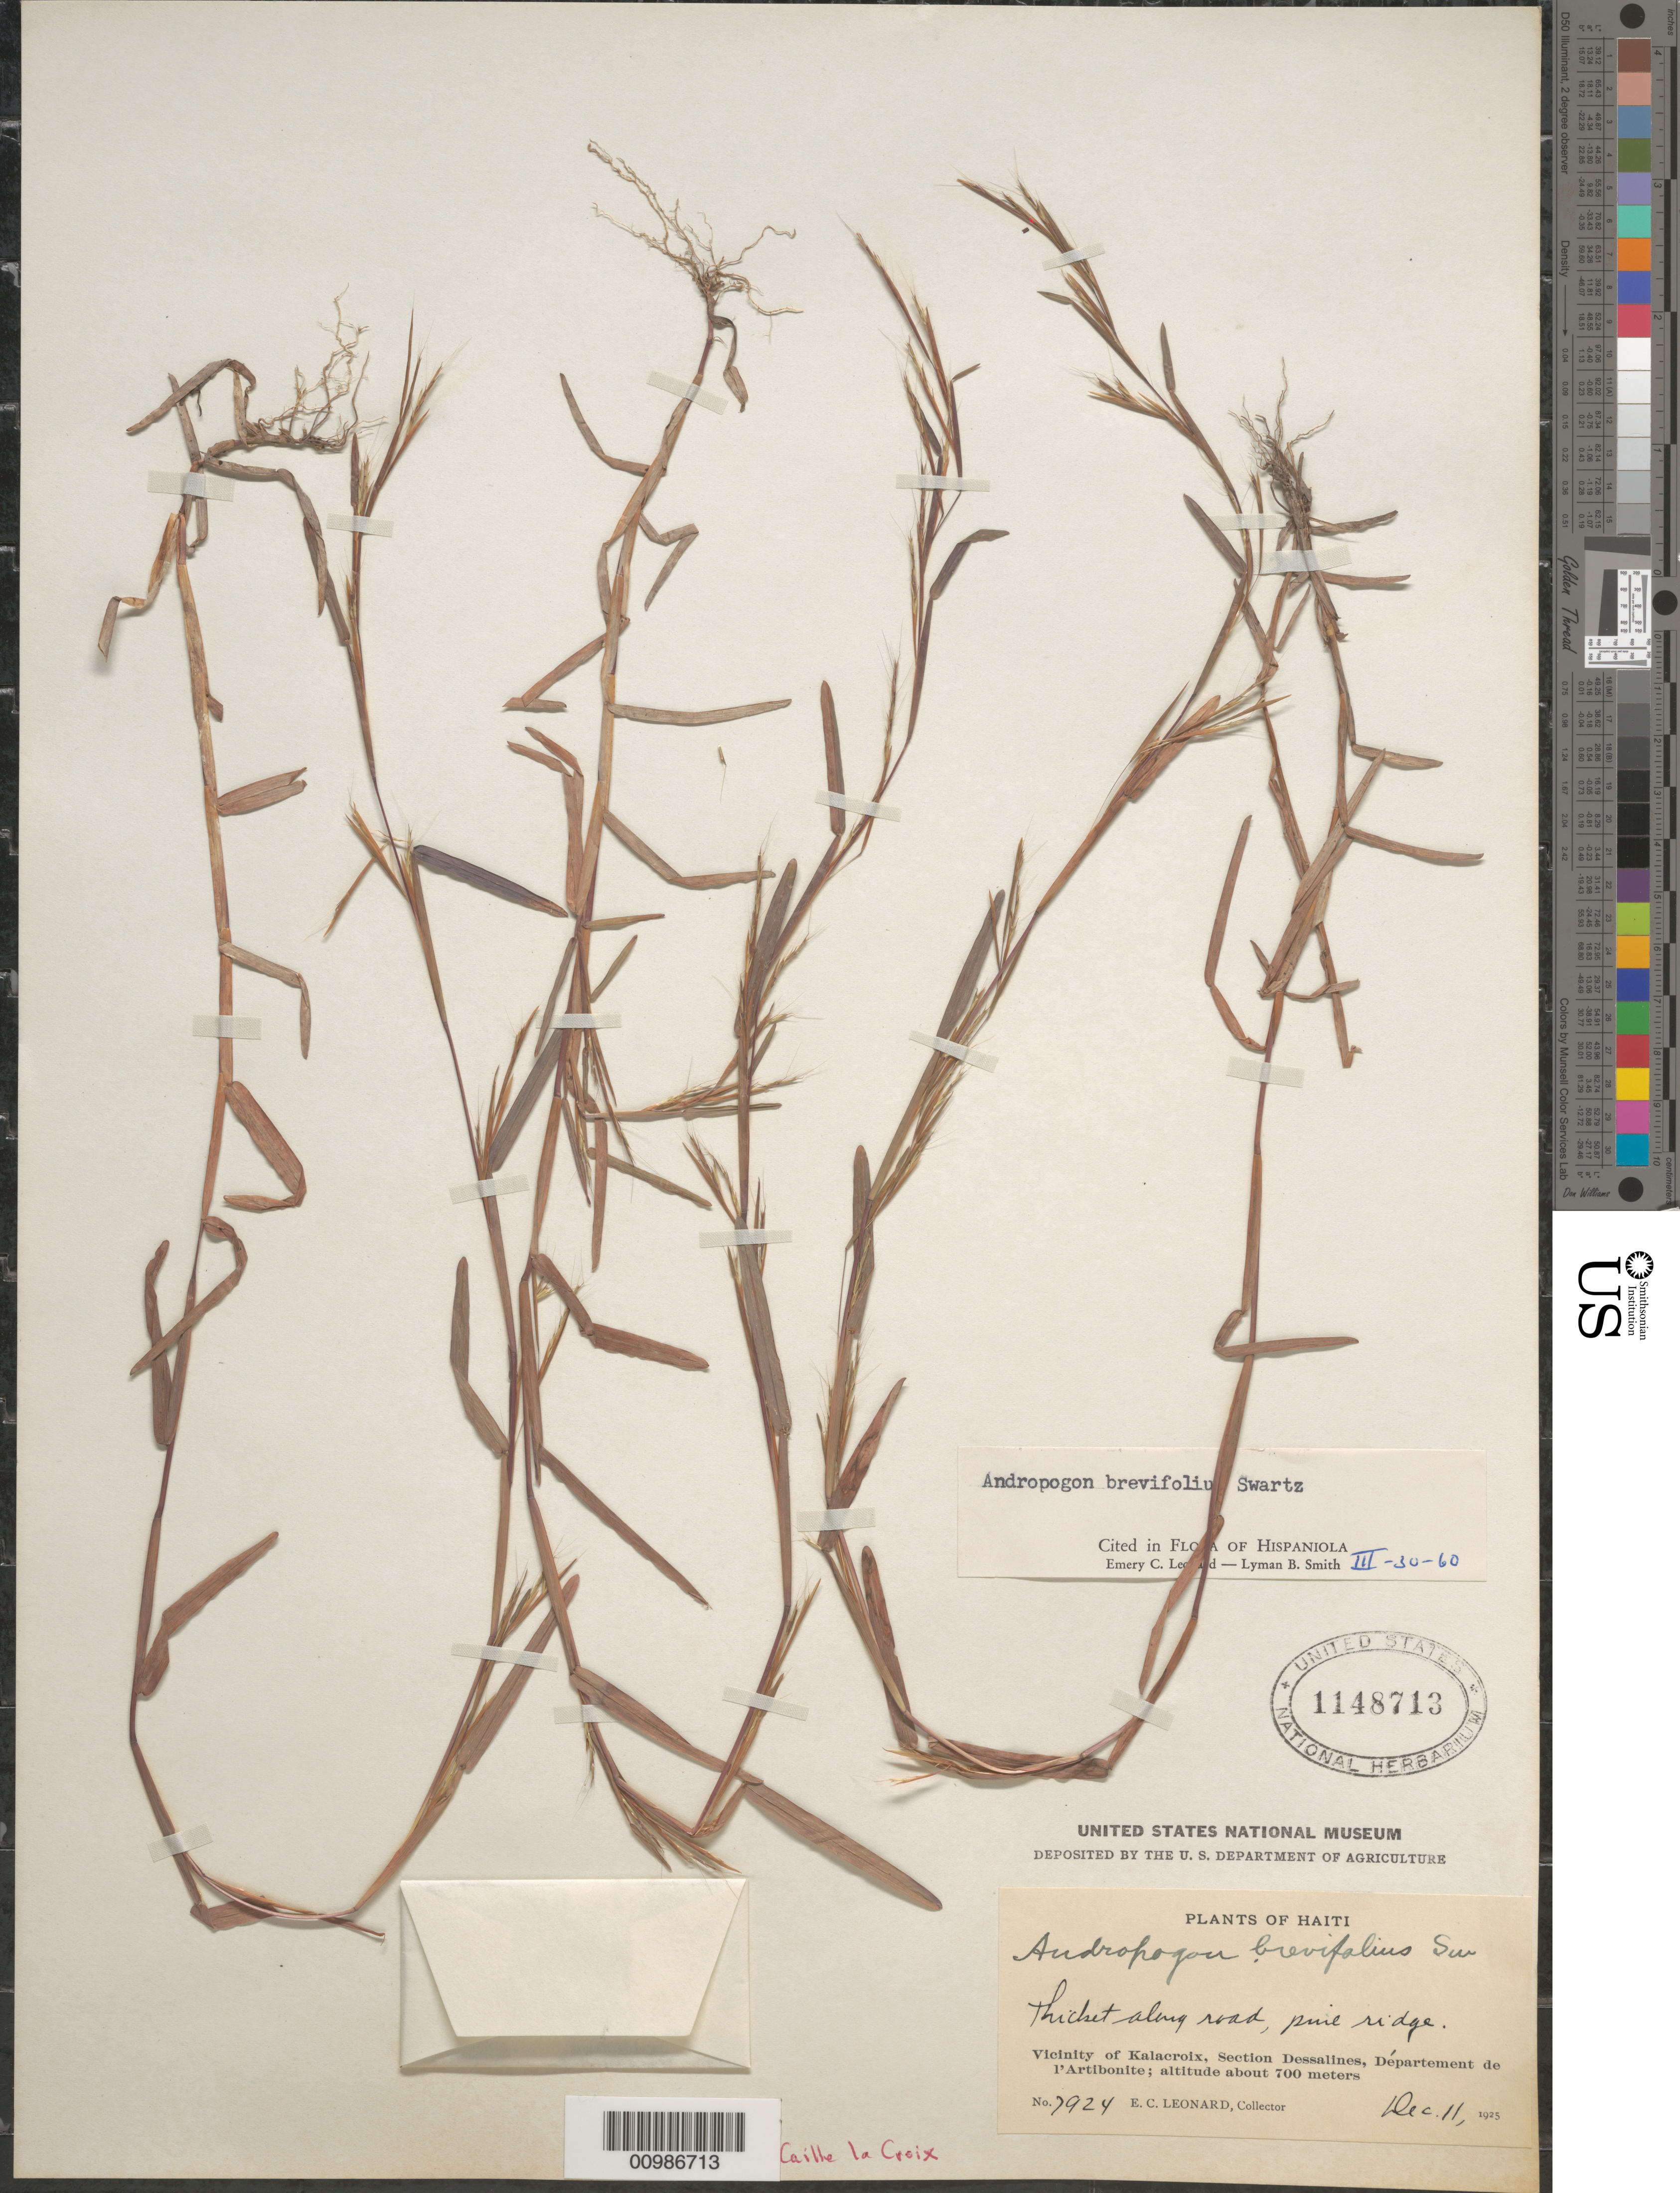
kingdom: Plantae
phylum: Tracheophyta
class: Liliopsida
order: Poales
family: Poaceae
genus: Andropogon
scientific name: Andropogon brevifolius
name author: Sw.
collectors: E. C. Leonard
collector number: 7924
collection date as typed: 11 Dec 1925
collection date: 1925-12-11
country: Haiti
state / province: Artibonite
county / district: Dessalines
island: Hispaniola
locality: Vicinity of Caille la Croix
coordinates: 0 N, 0 E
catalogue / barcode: US 1148713